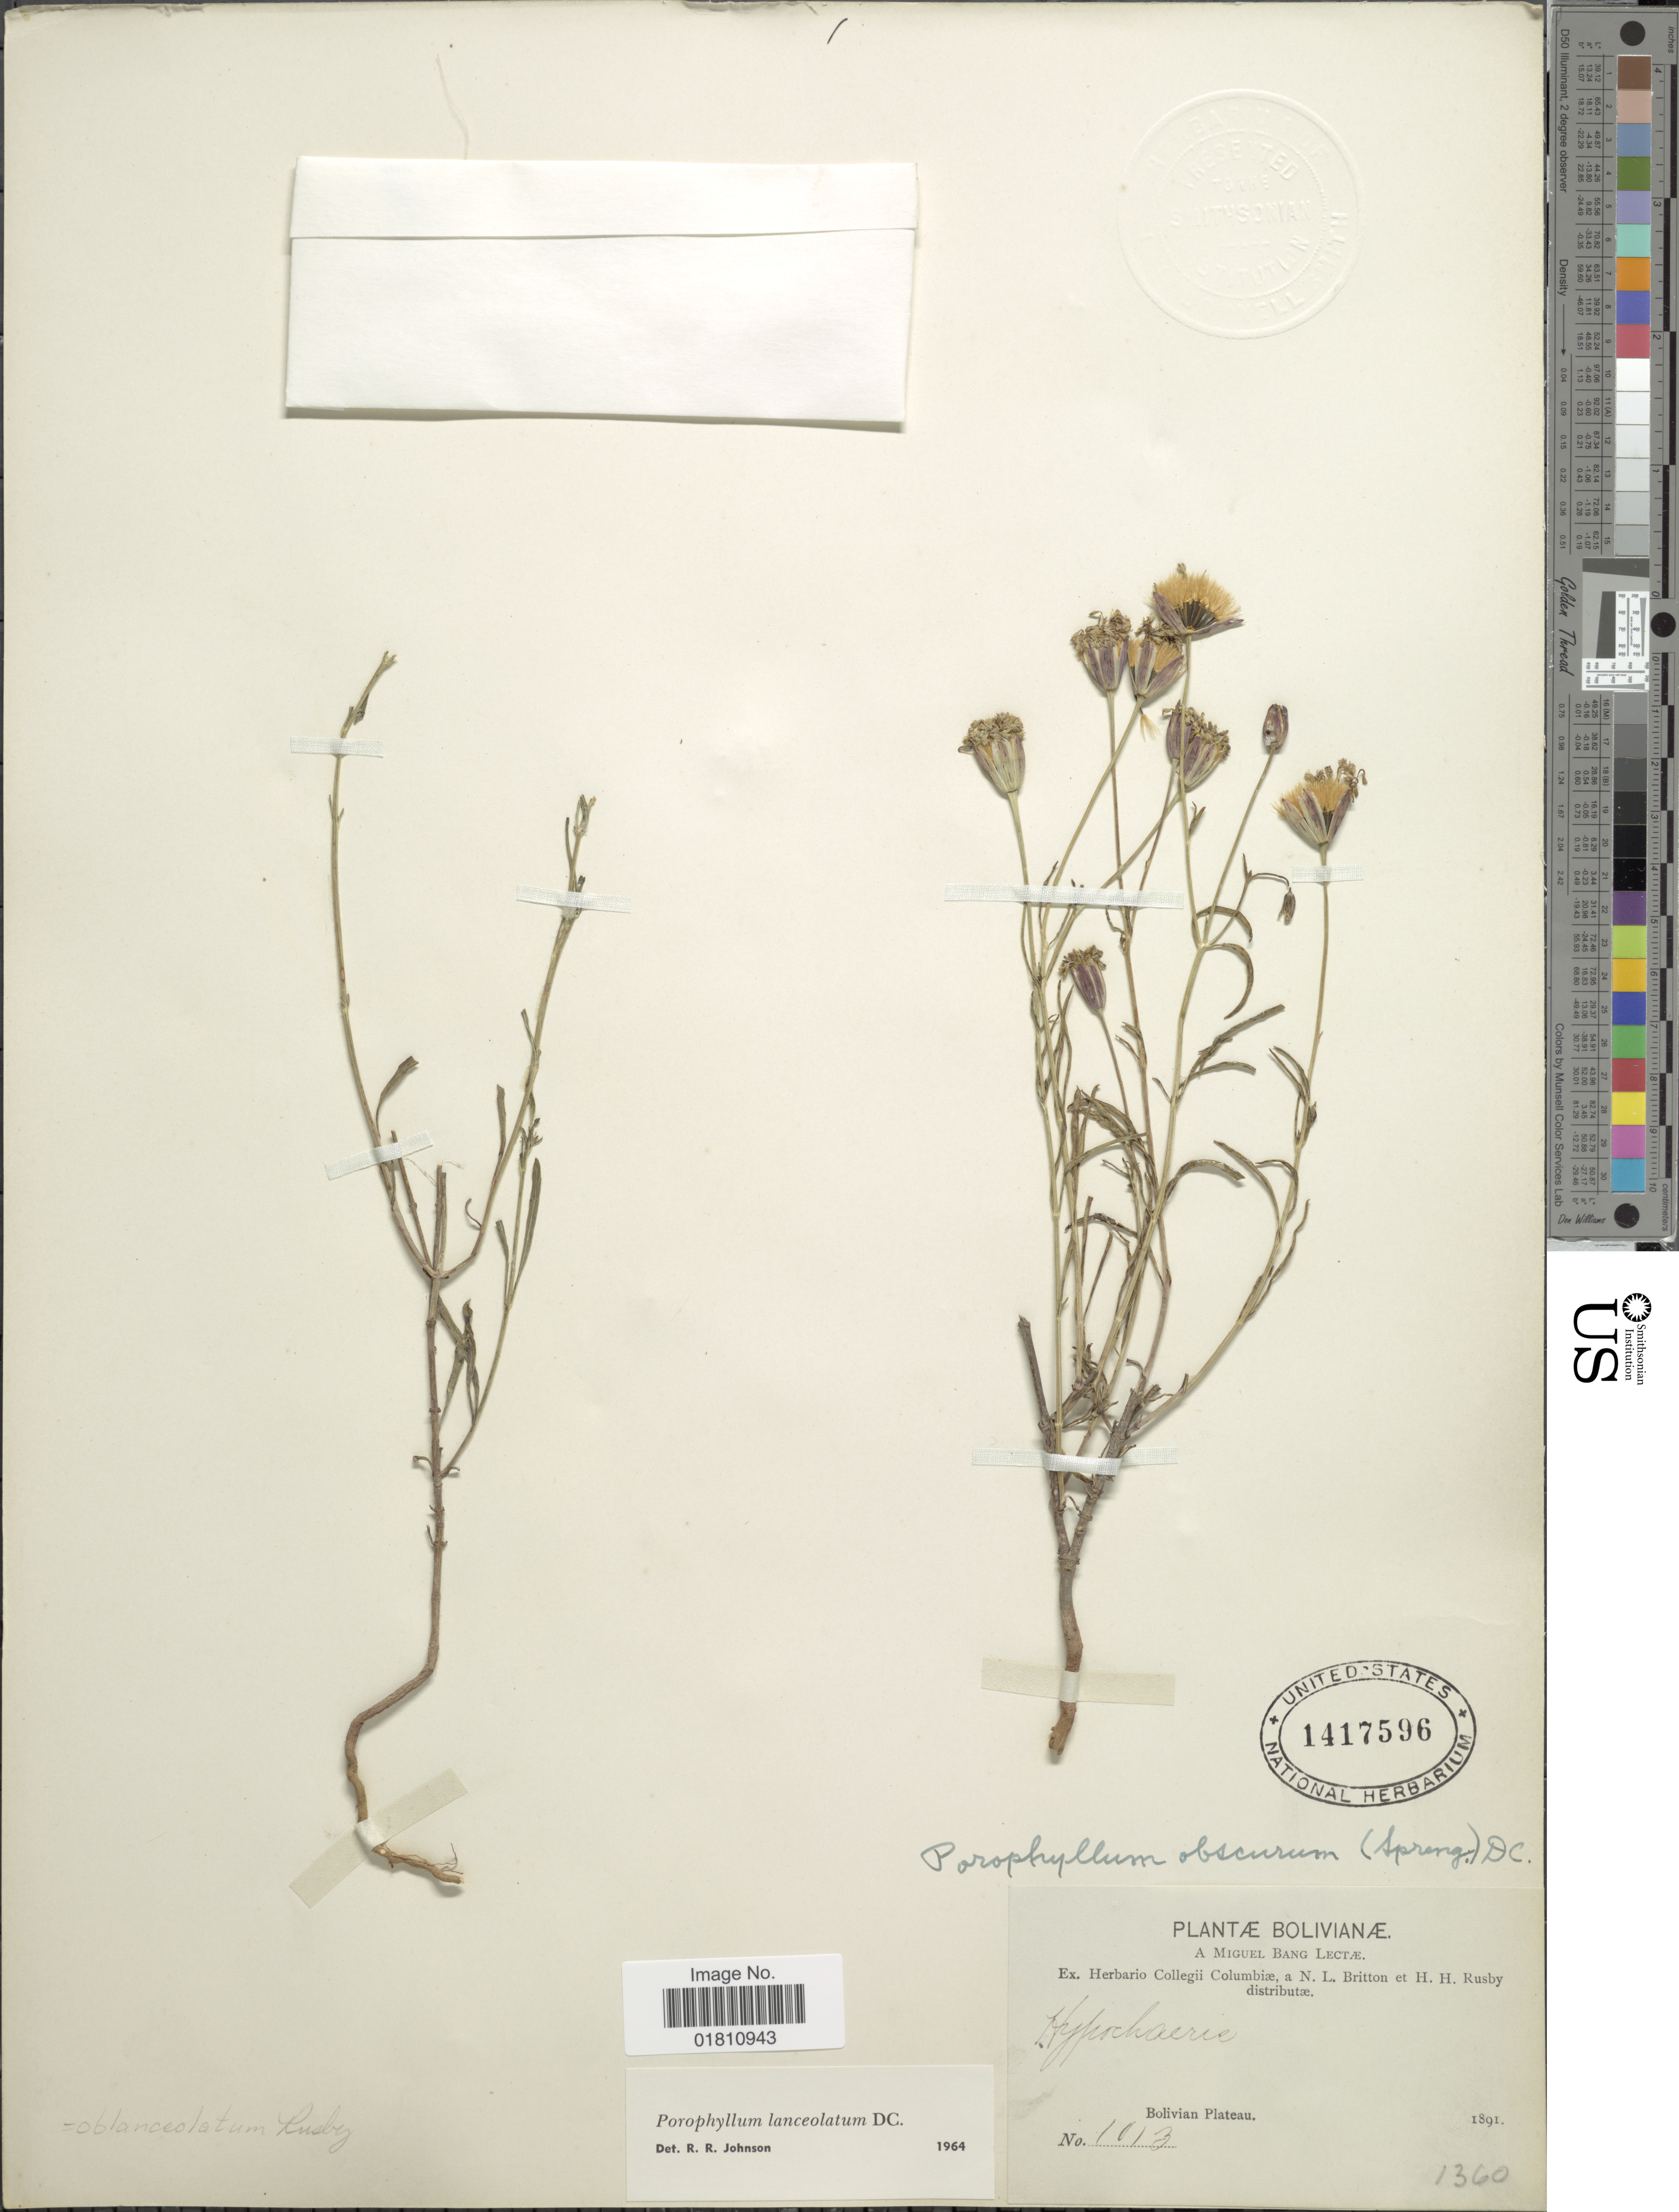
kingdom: Plantae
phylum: Tracheophyta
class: Magnoliopsida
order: Asterales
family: Asteraceae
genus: Porophyllum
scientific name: Porophyllum lanceolatum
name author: DC.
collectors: M. Bang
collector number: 1013*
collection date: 1891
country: Bolivia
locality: Bolivian Plateau.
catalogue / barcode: US 1417596